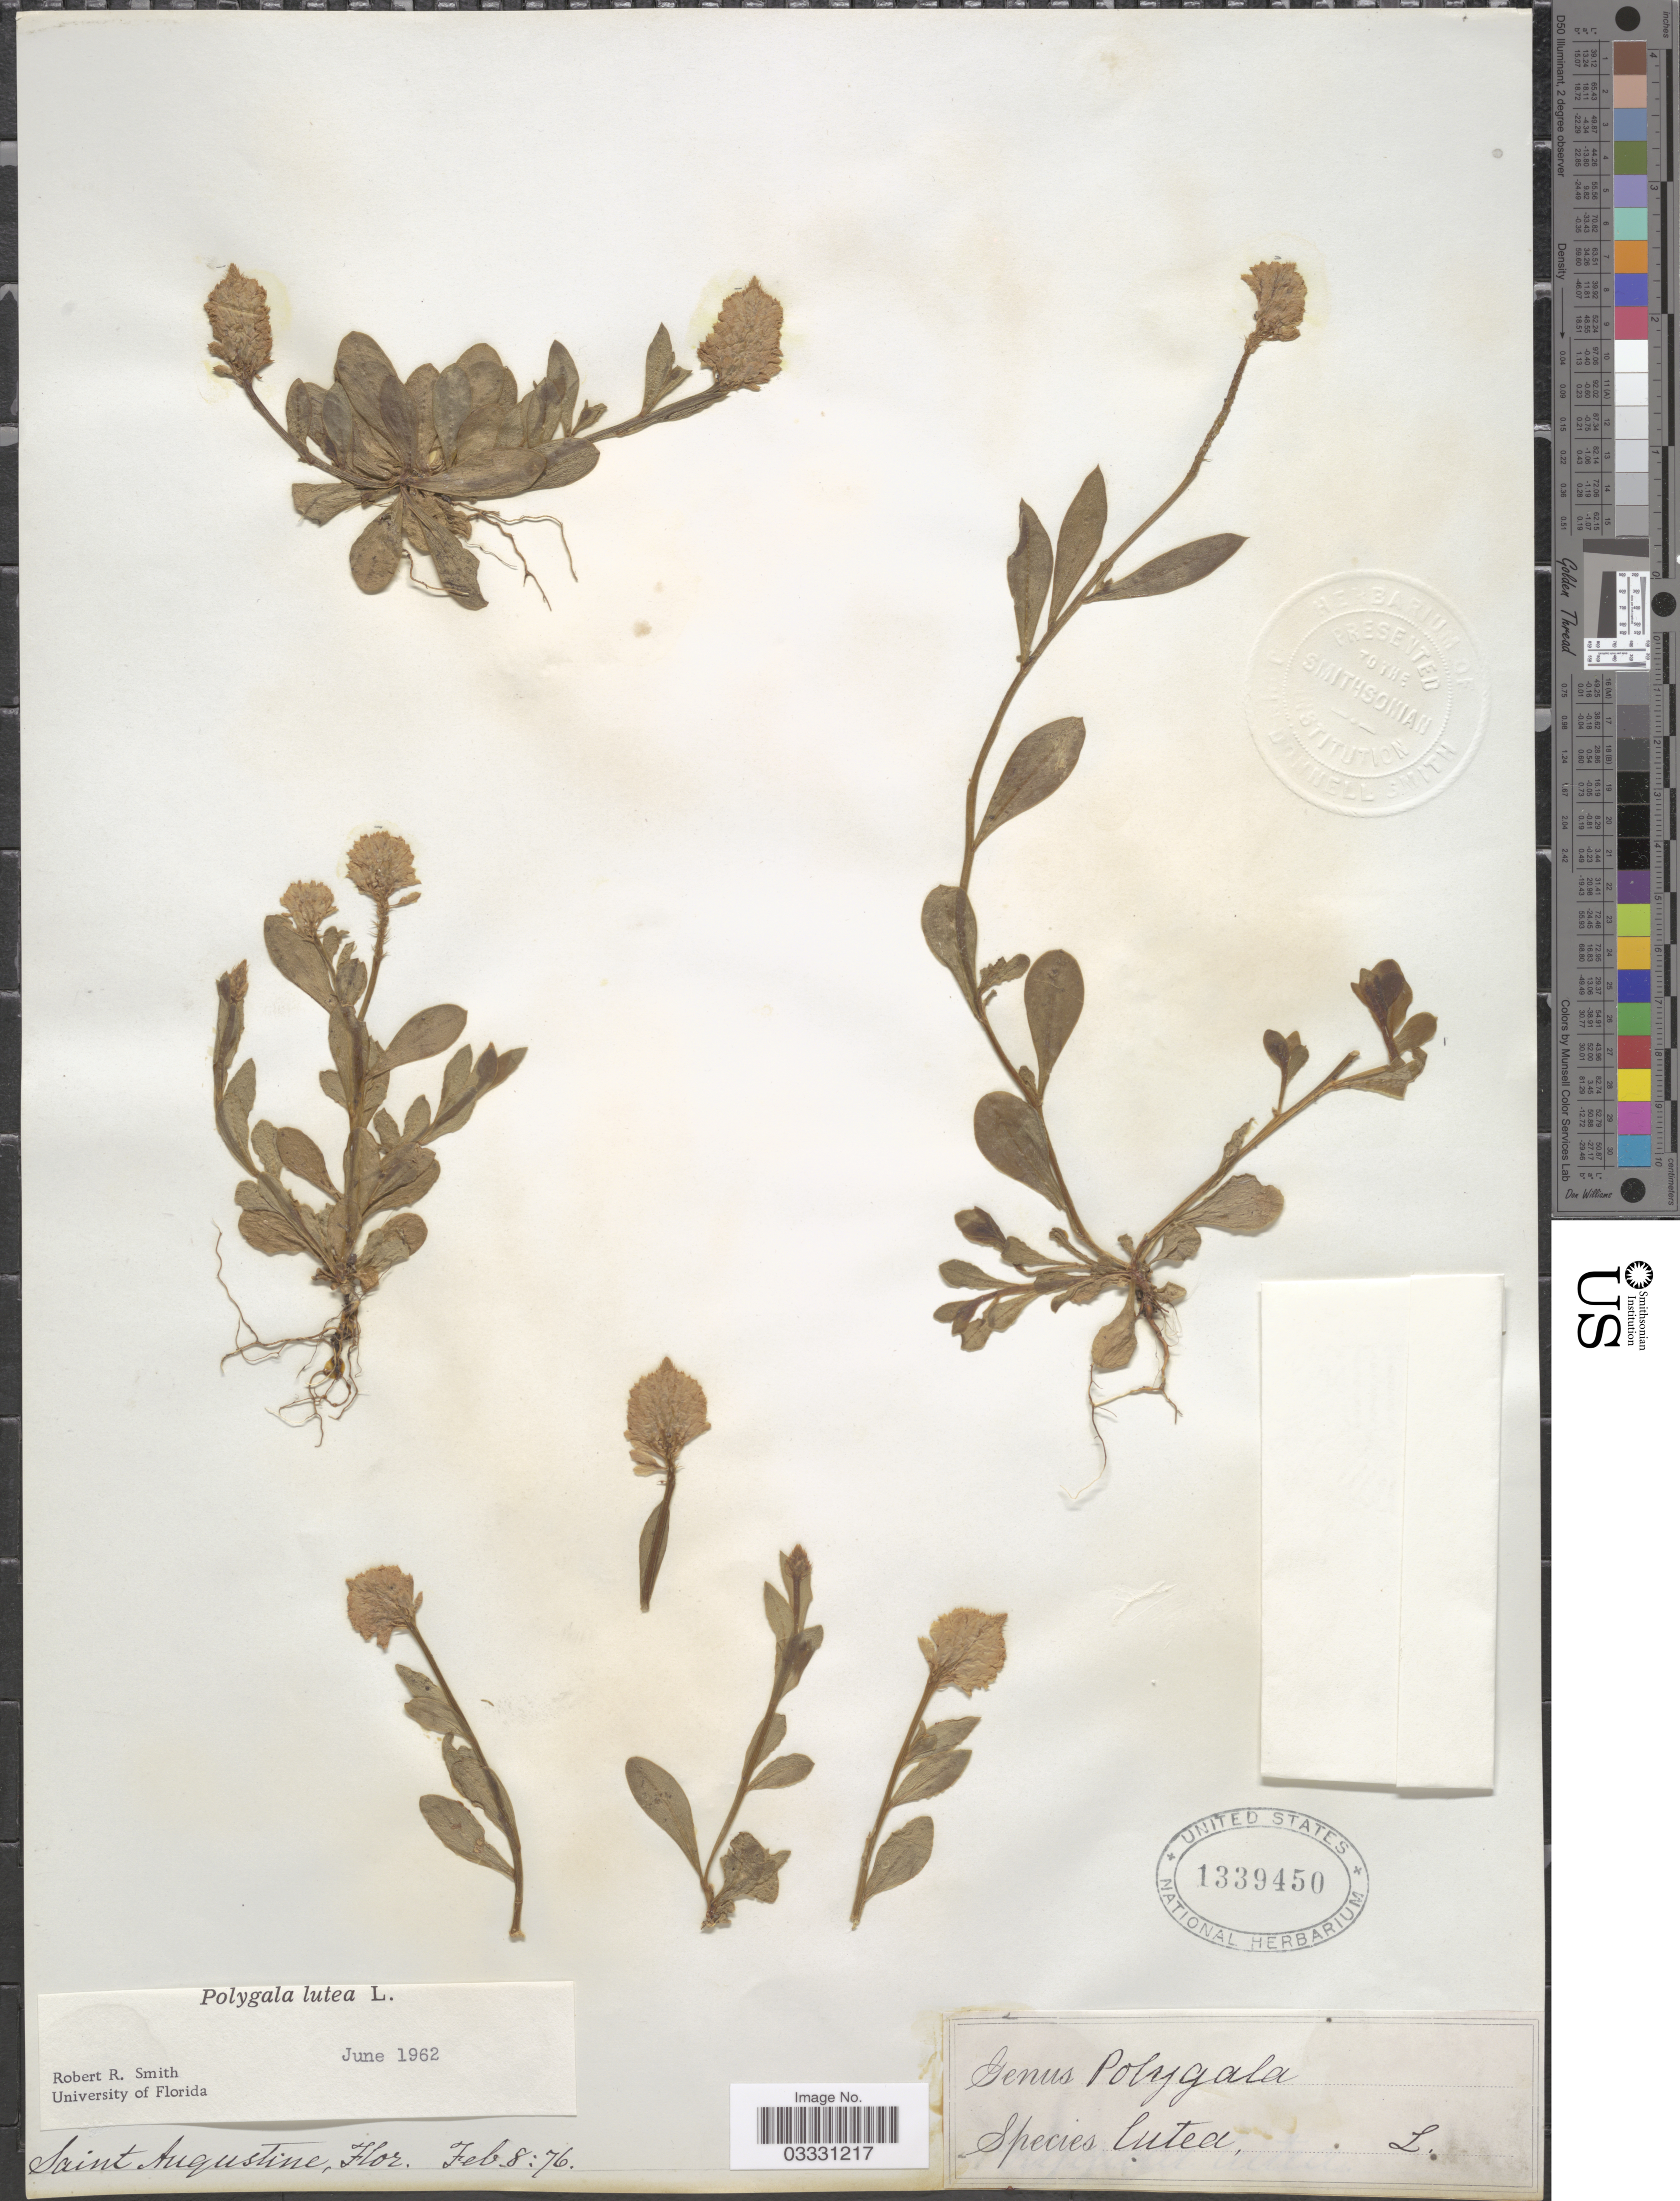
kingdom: Plantae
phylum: Tracheophyta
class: Magnoliopsida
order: Fabales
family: Polygalaceae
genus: Polygala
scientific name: Polygala lutea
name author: L.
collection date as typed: Transcribed d/m/y: 8/2/76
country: United States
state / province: Florida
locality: Saint Augustine.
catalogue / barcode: US 1339450